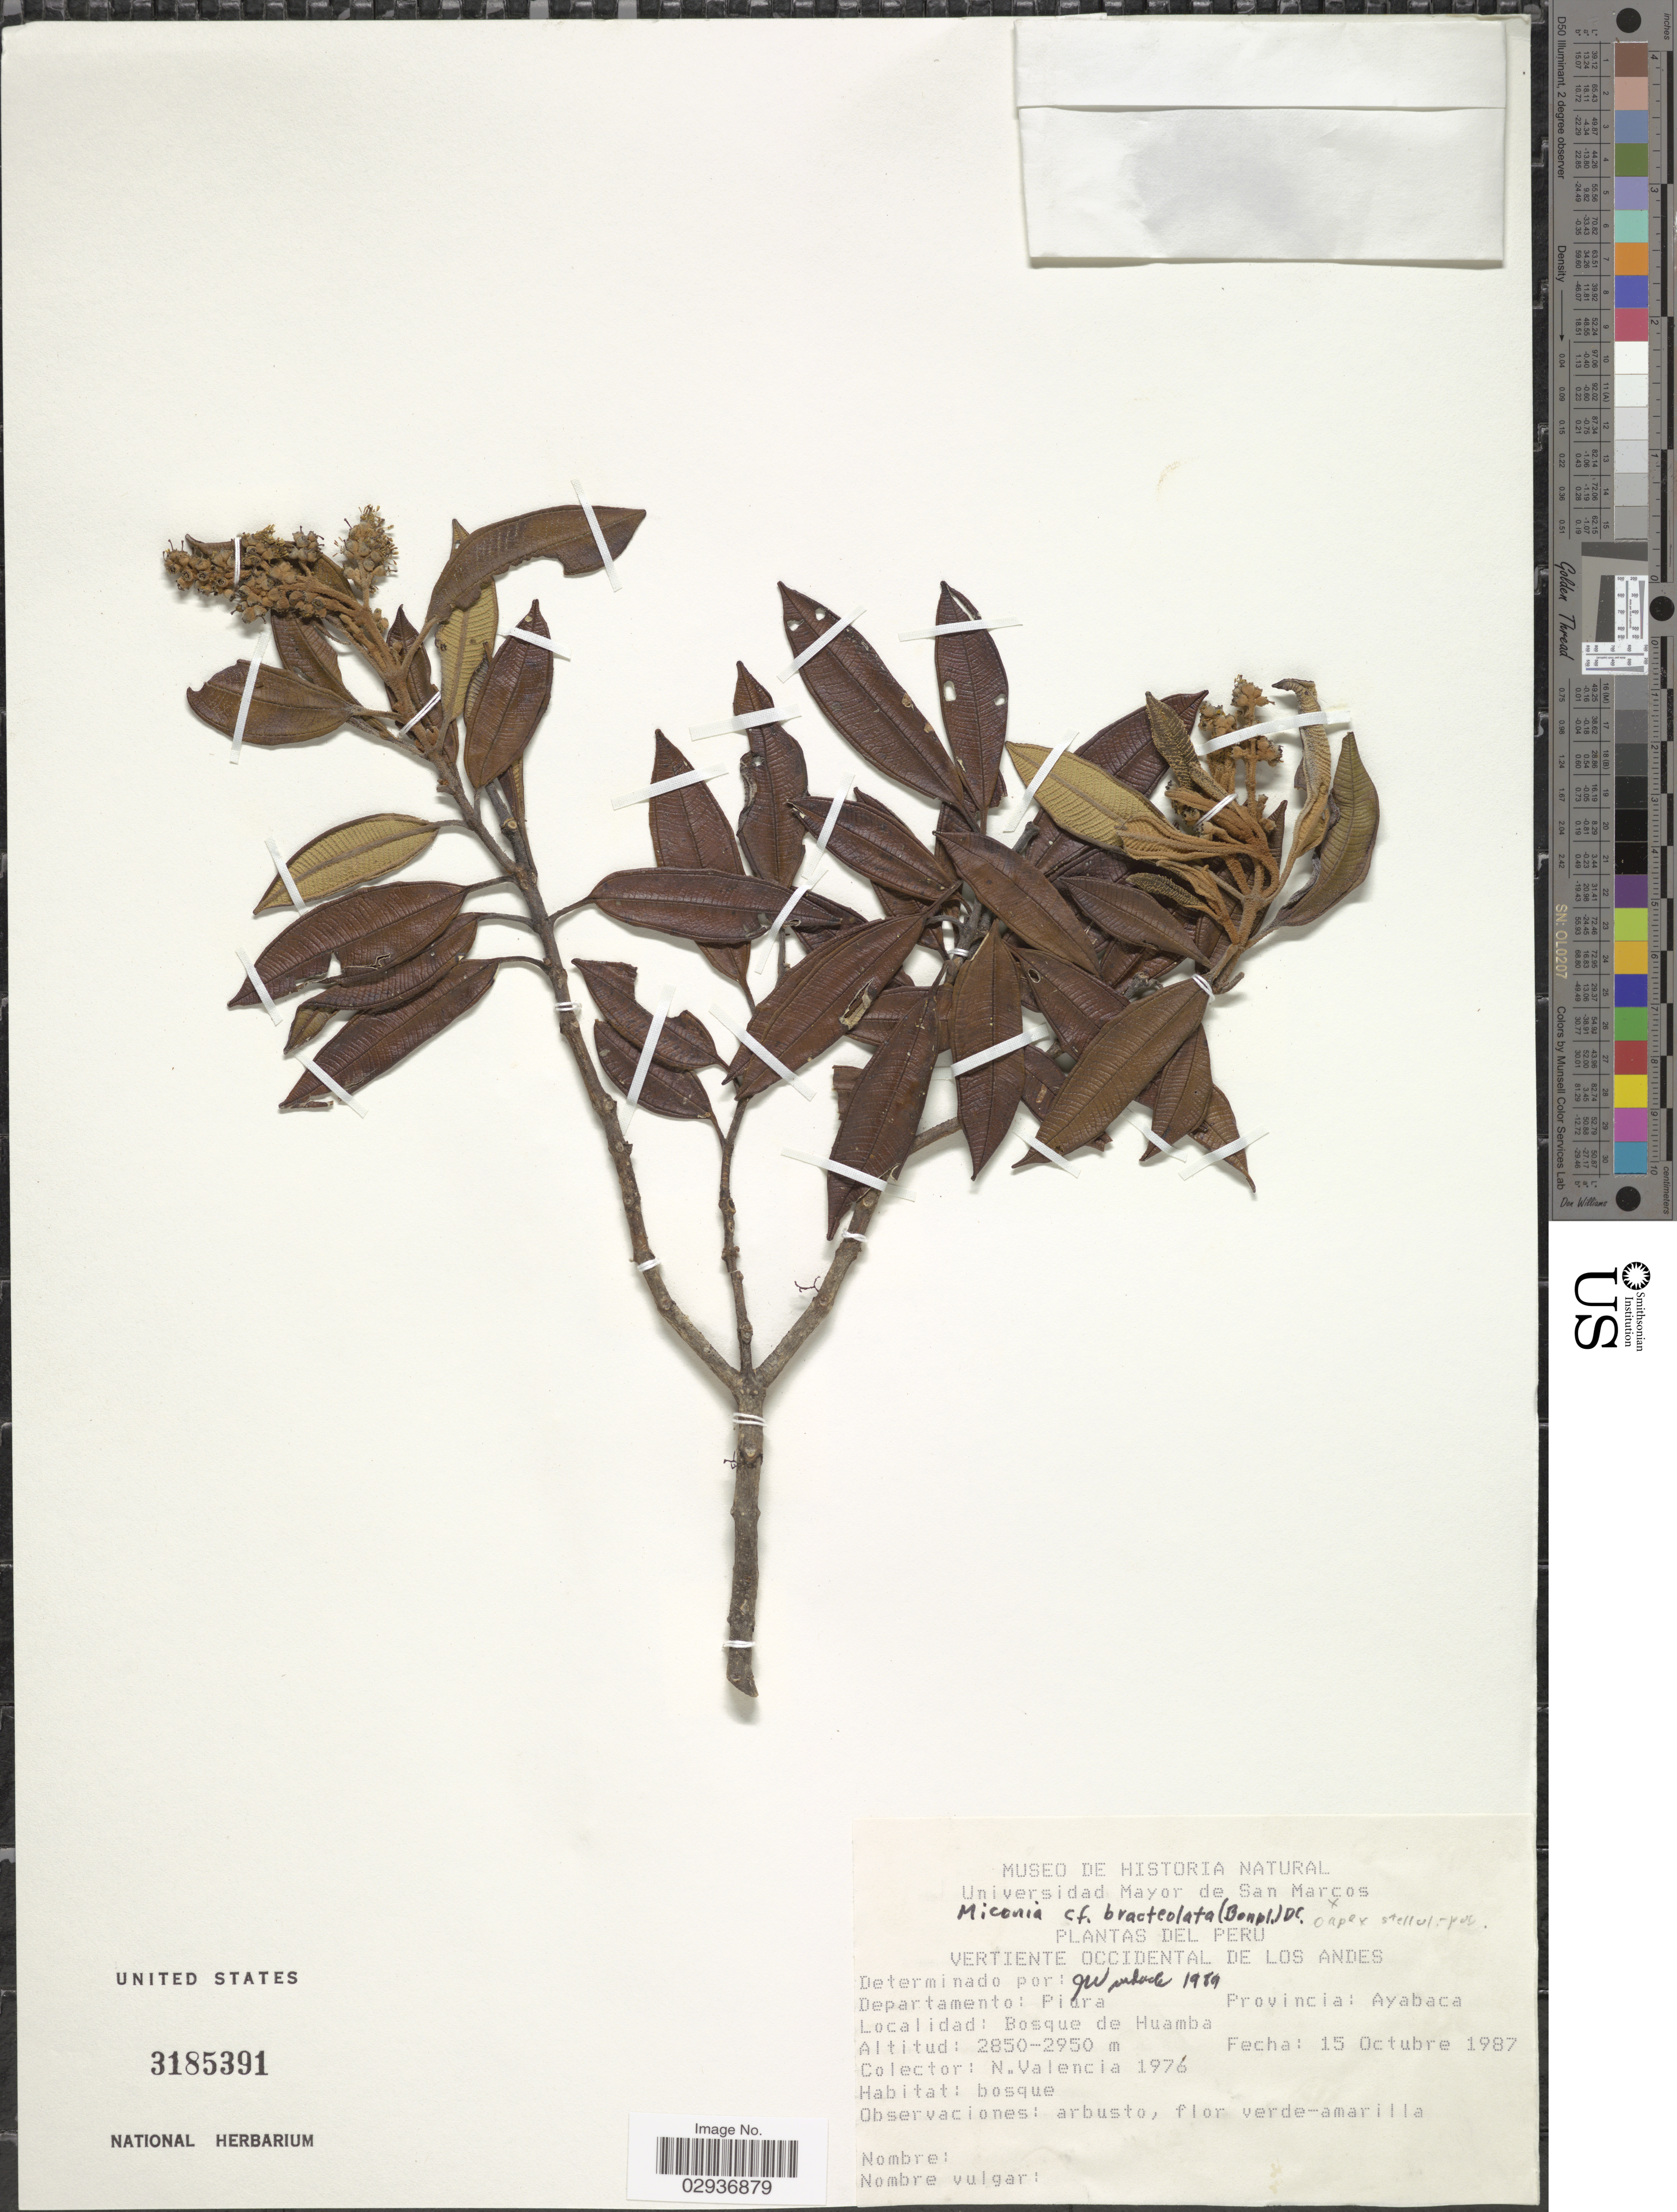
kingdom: Plantae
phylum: Tracheophyta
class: Magnoliopsida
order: Myrtales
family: Melastomataceae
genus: Miconia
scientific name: Miconia bracteolata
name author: (Bonpl.) DC.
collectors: N. Valencia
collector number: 1976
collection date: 1987-10-15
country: Peru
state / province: Piura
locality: Vertiente Occidental de los Andes. Departamento: Piura. Provincia: Ayabaca. Bosque de Huamba.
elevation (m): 2850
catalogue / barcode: US 3185391